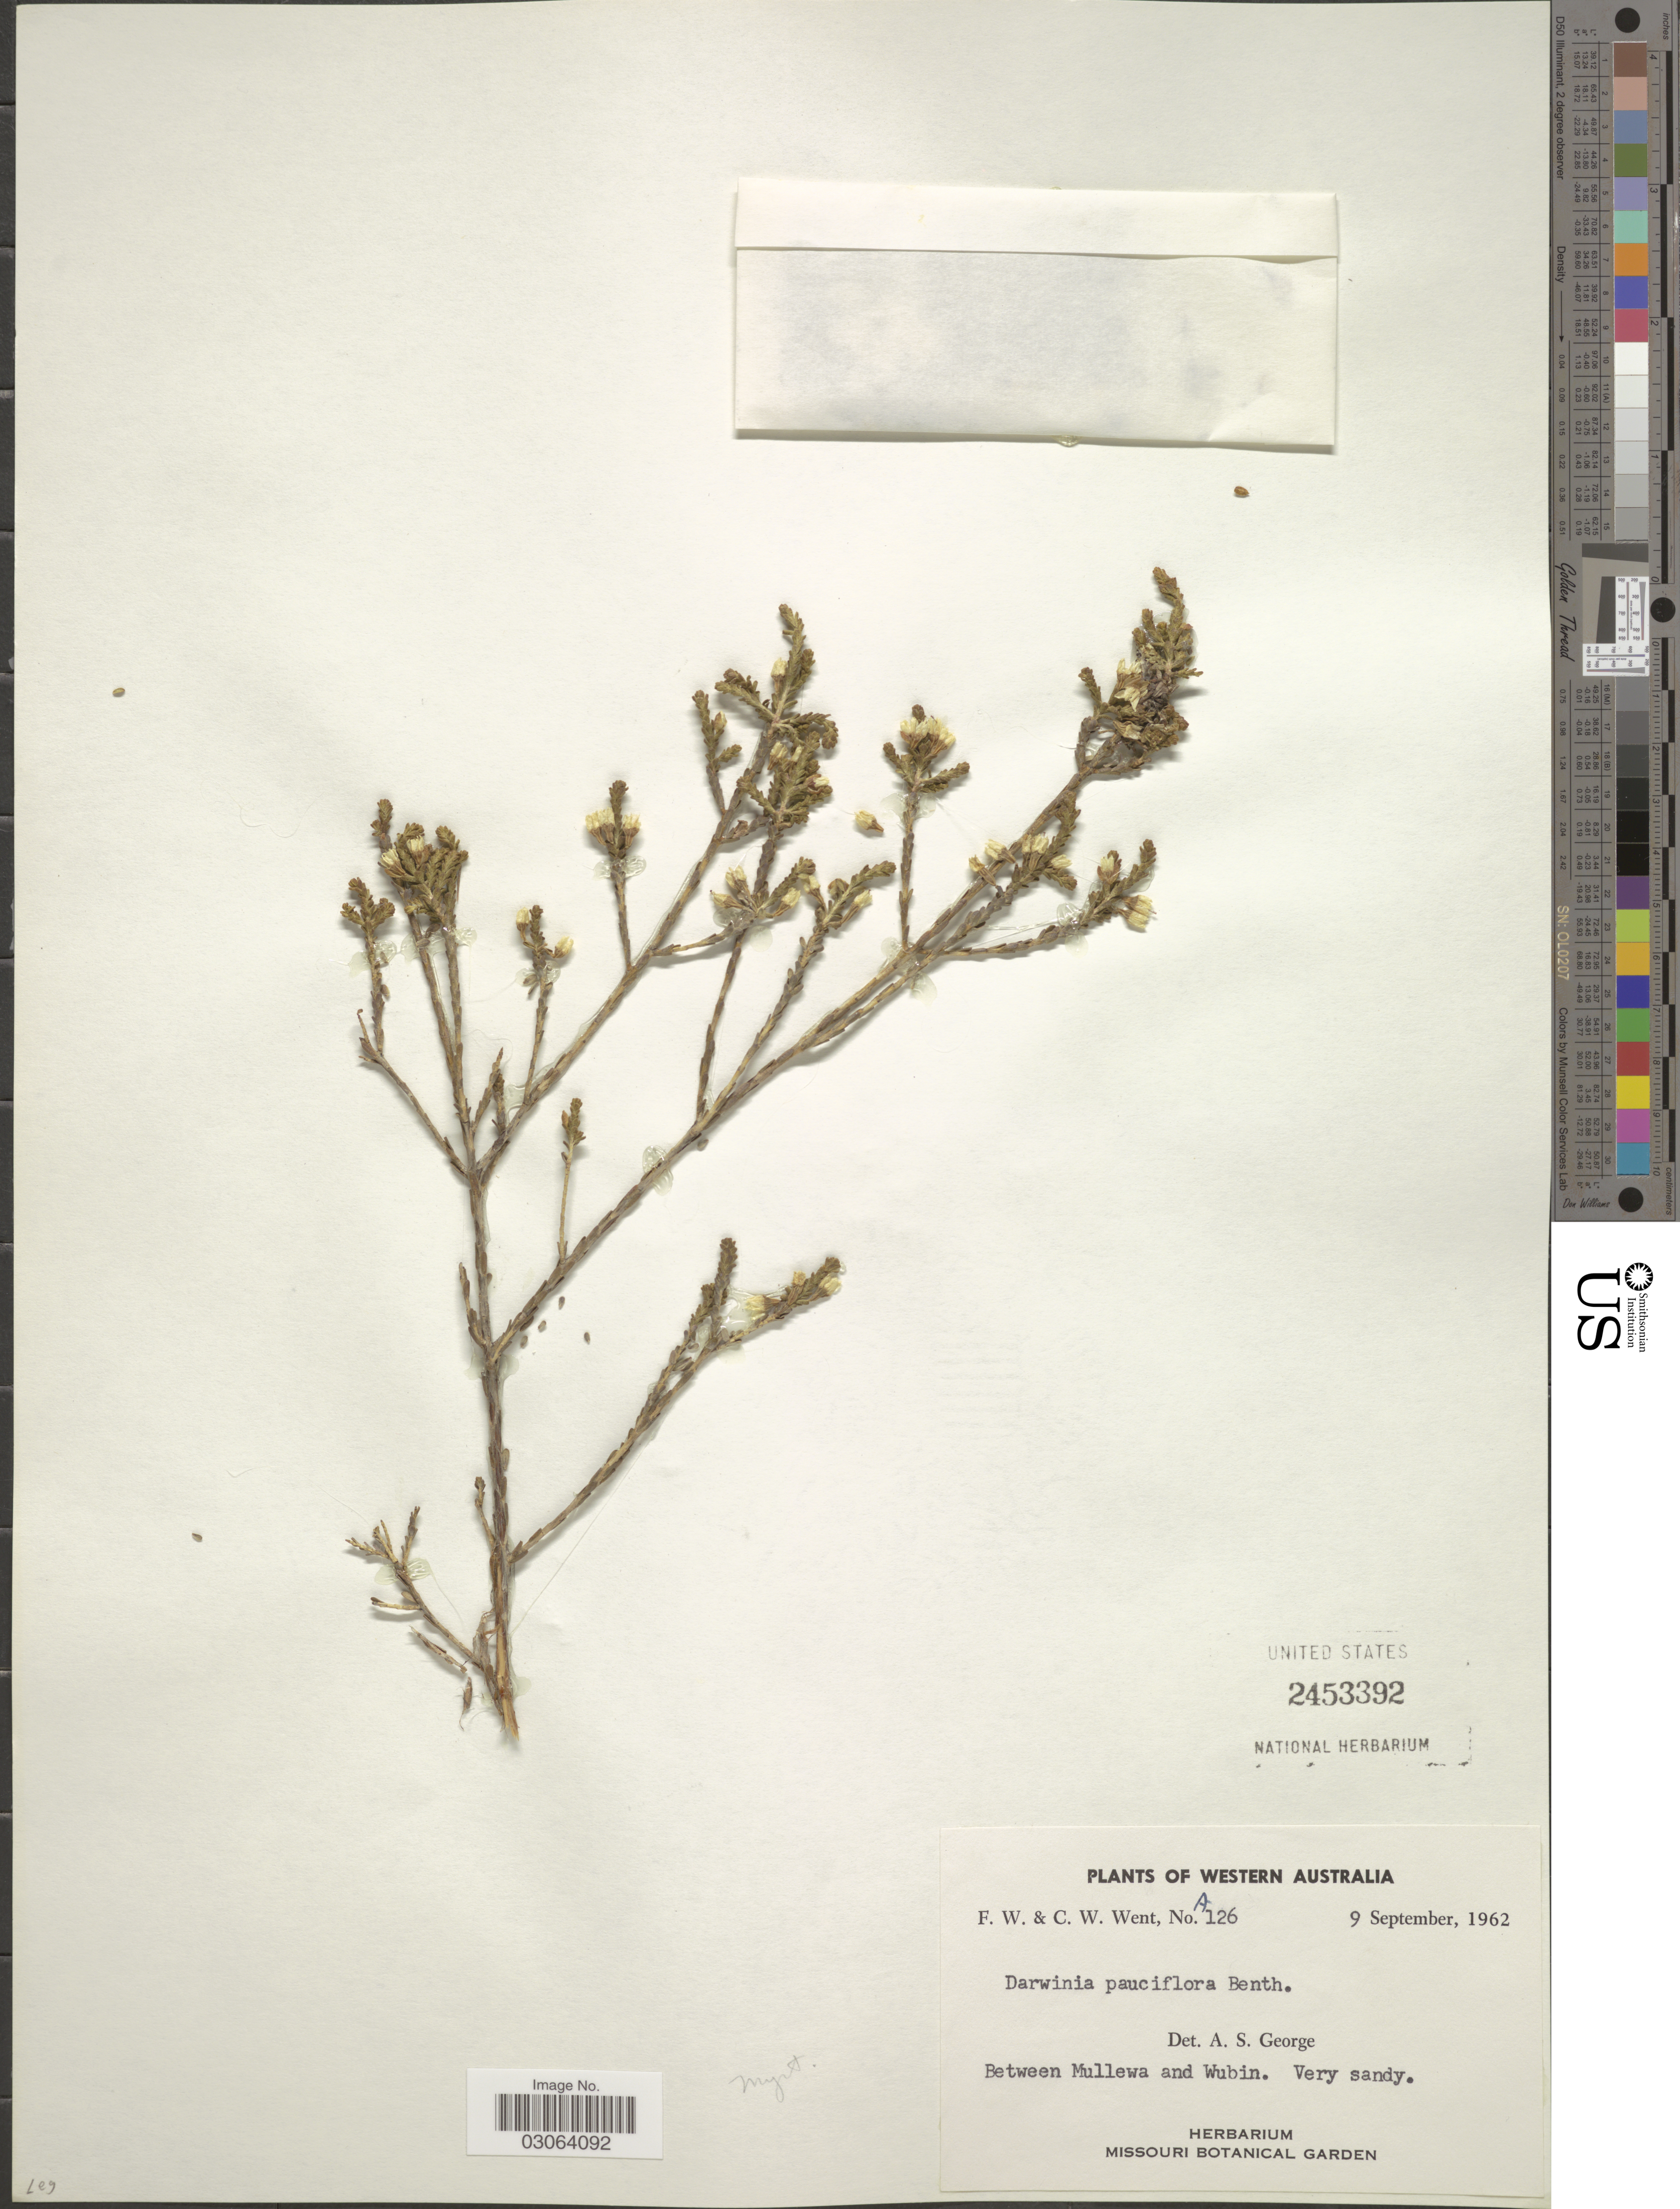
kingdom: Plantae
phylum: Tracheophyta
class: Magnoliopsida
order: Myrtales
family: Myrtaceae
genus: Darwinia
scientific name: Darwinia pauciflora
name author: Benth.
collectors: F. W. Went & C. W. Went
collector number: A 126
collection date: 1962-09-09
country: Australia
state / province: Western Australia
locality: Between Mullewa and Wubin.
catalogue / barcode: US 2453392